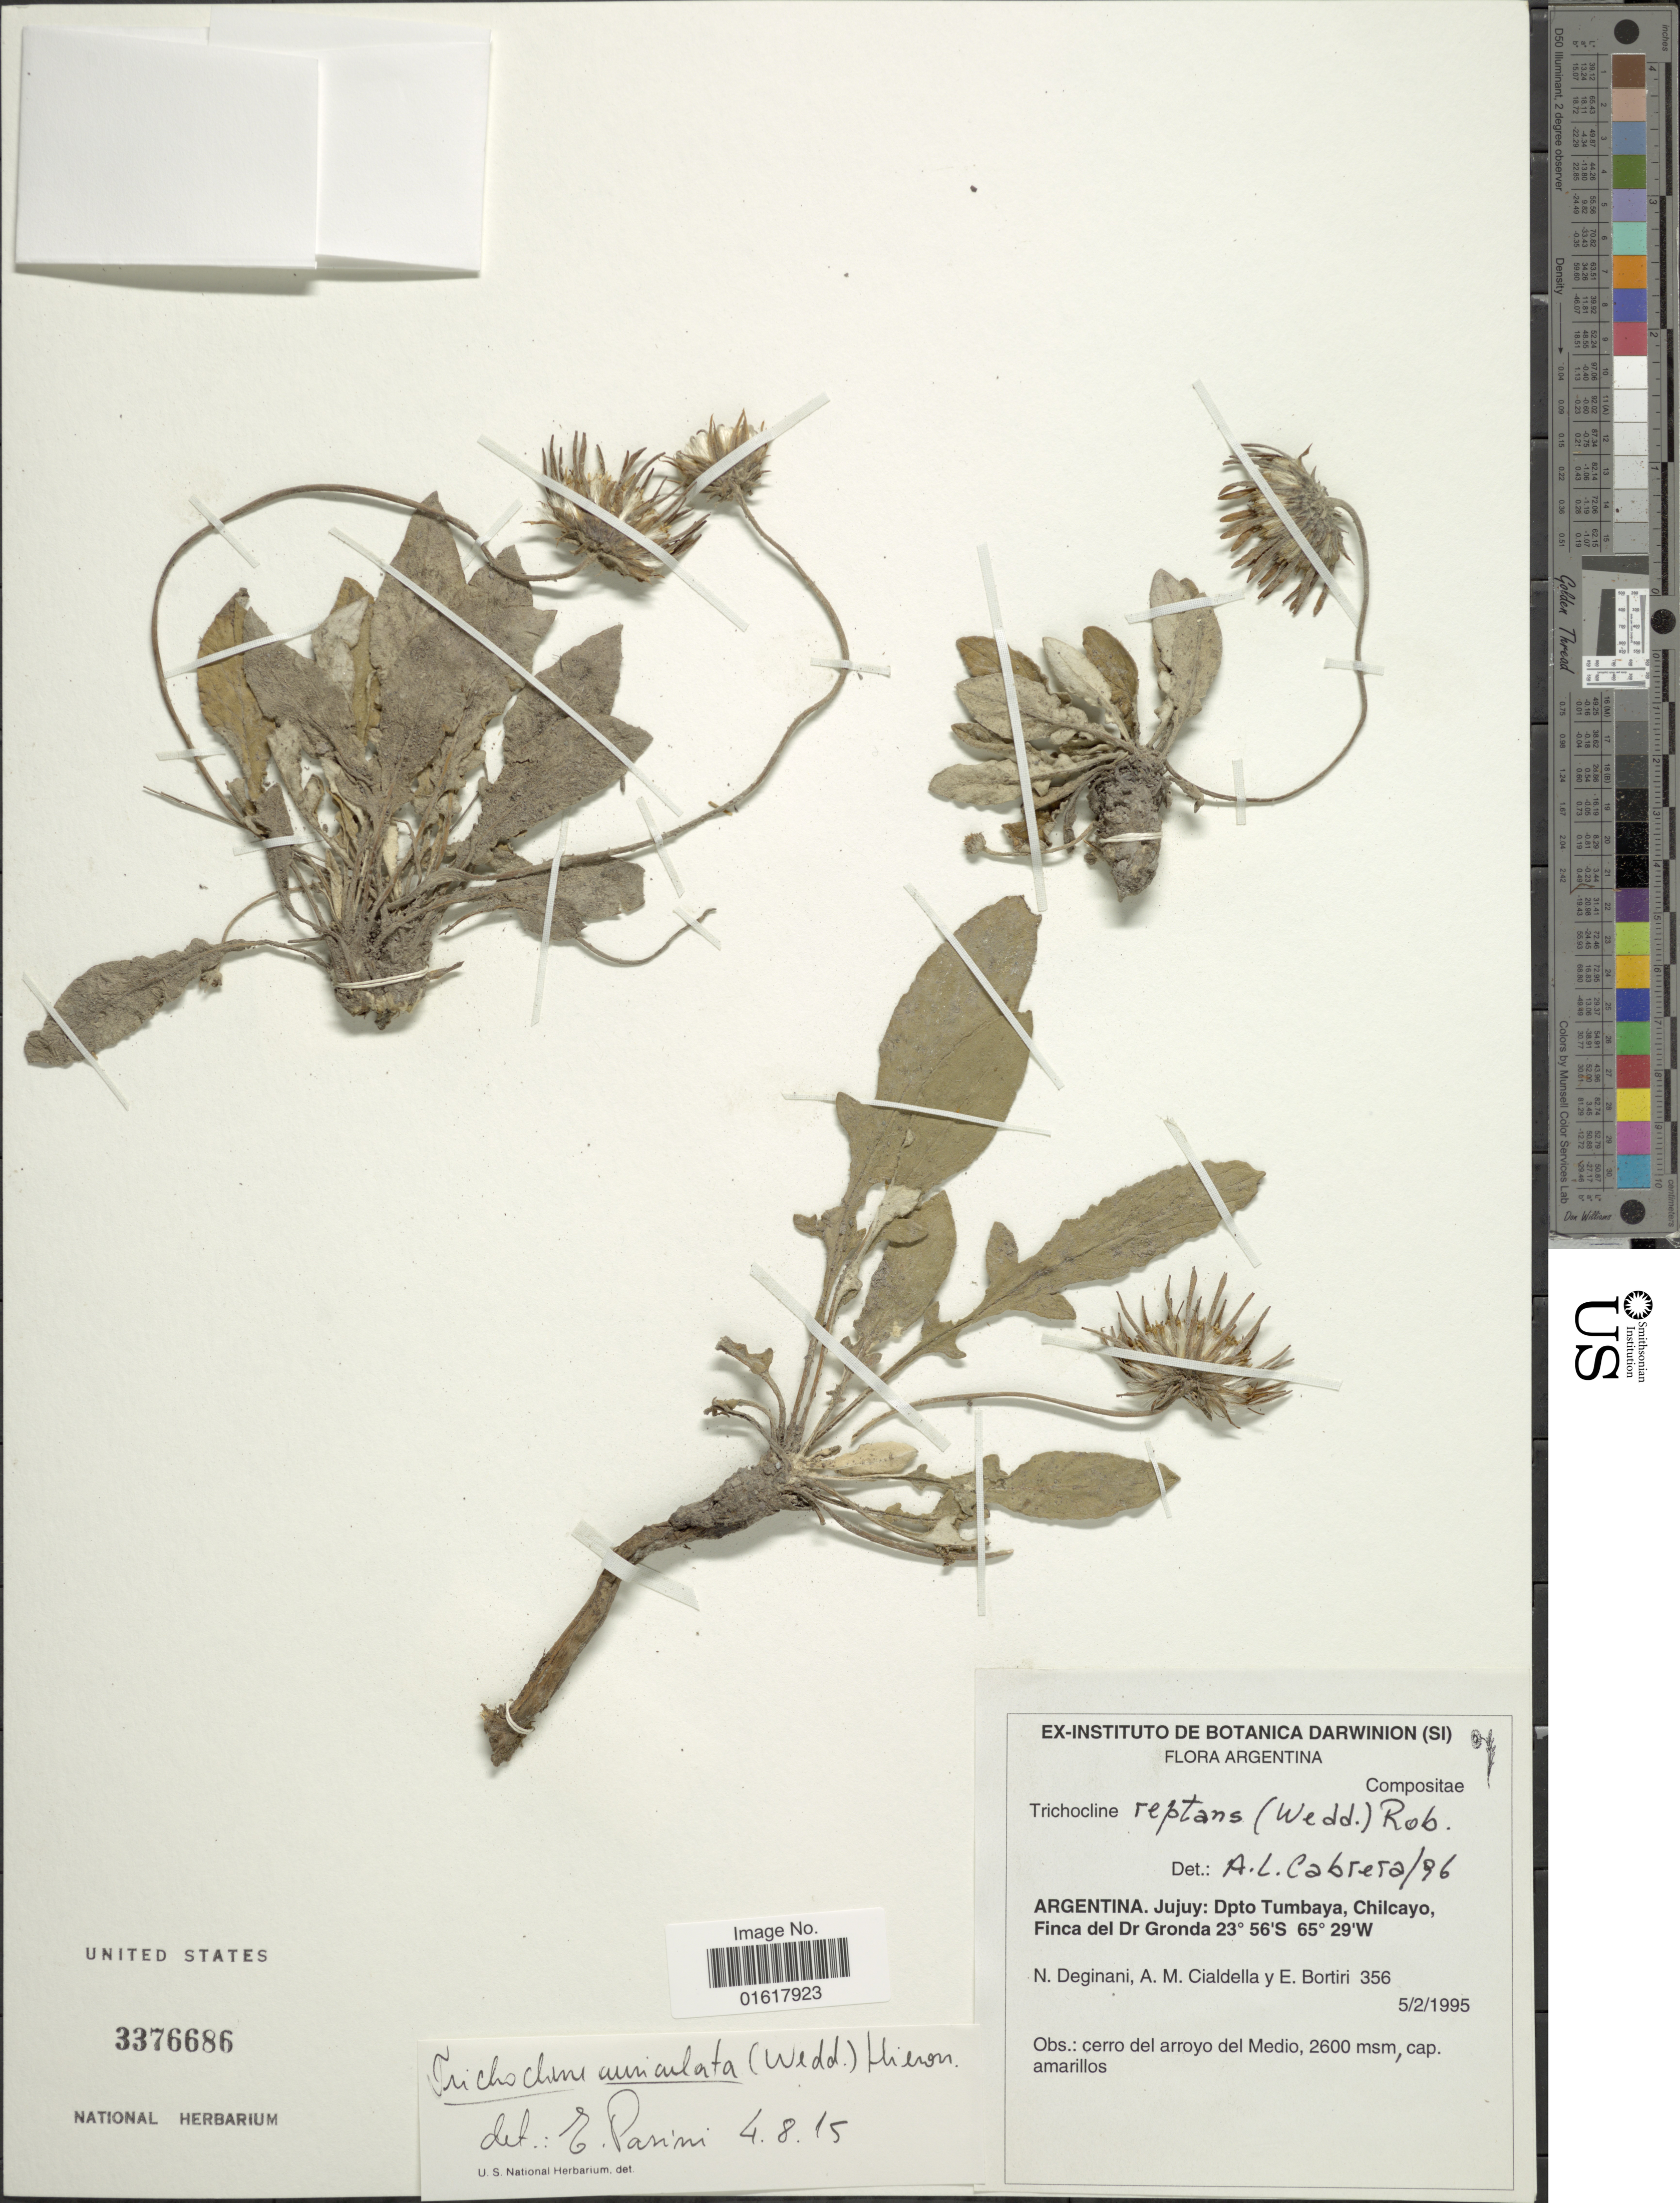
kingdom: Plantae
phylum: Tracheophyta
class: Magnoliopsida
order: Asterales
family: Asteraceae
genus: Trichocline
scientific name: Trichocline auriculata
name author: (Wedd.) Hieron.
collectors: N. Deginani, A. M. Cialdella & E. Bortiri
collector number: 356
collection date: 1995-02-05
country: Argentina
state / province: Jujuy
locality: Dpto Tumbaya, Chilcayo, Finca del Dr Gronda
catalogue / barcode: US 3376686